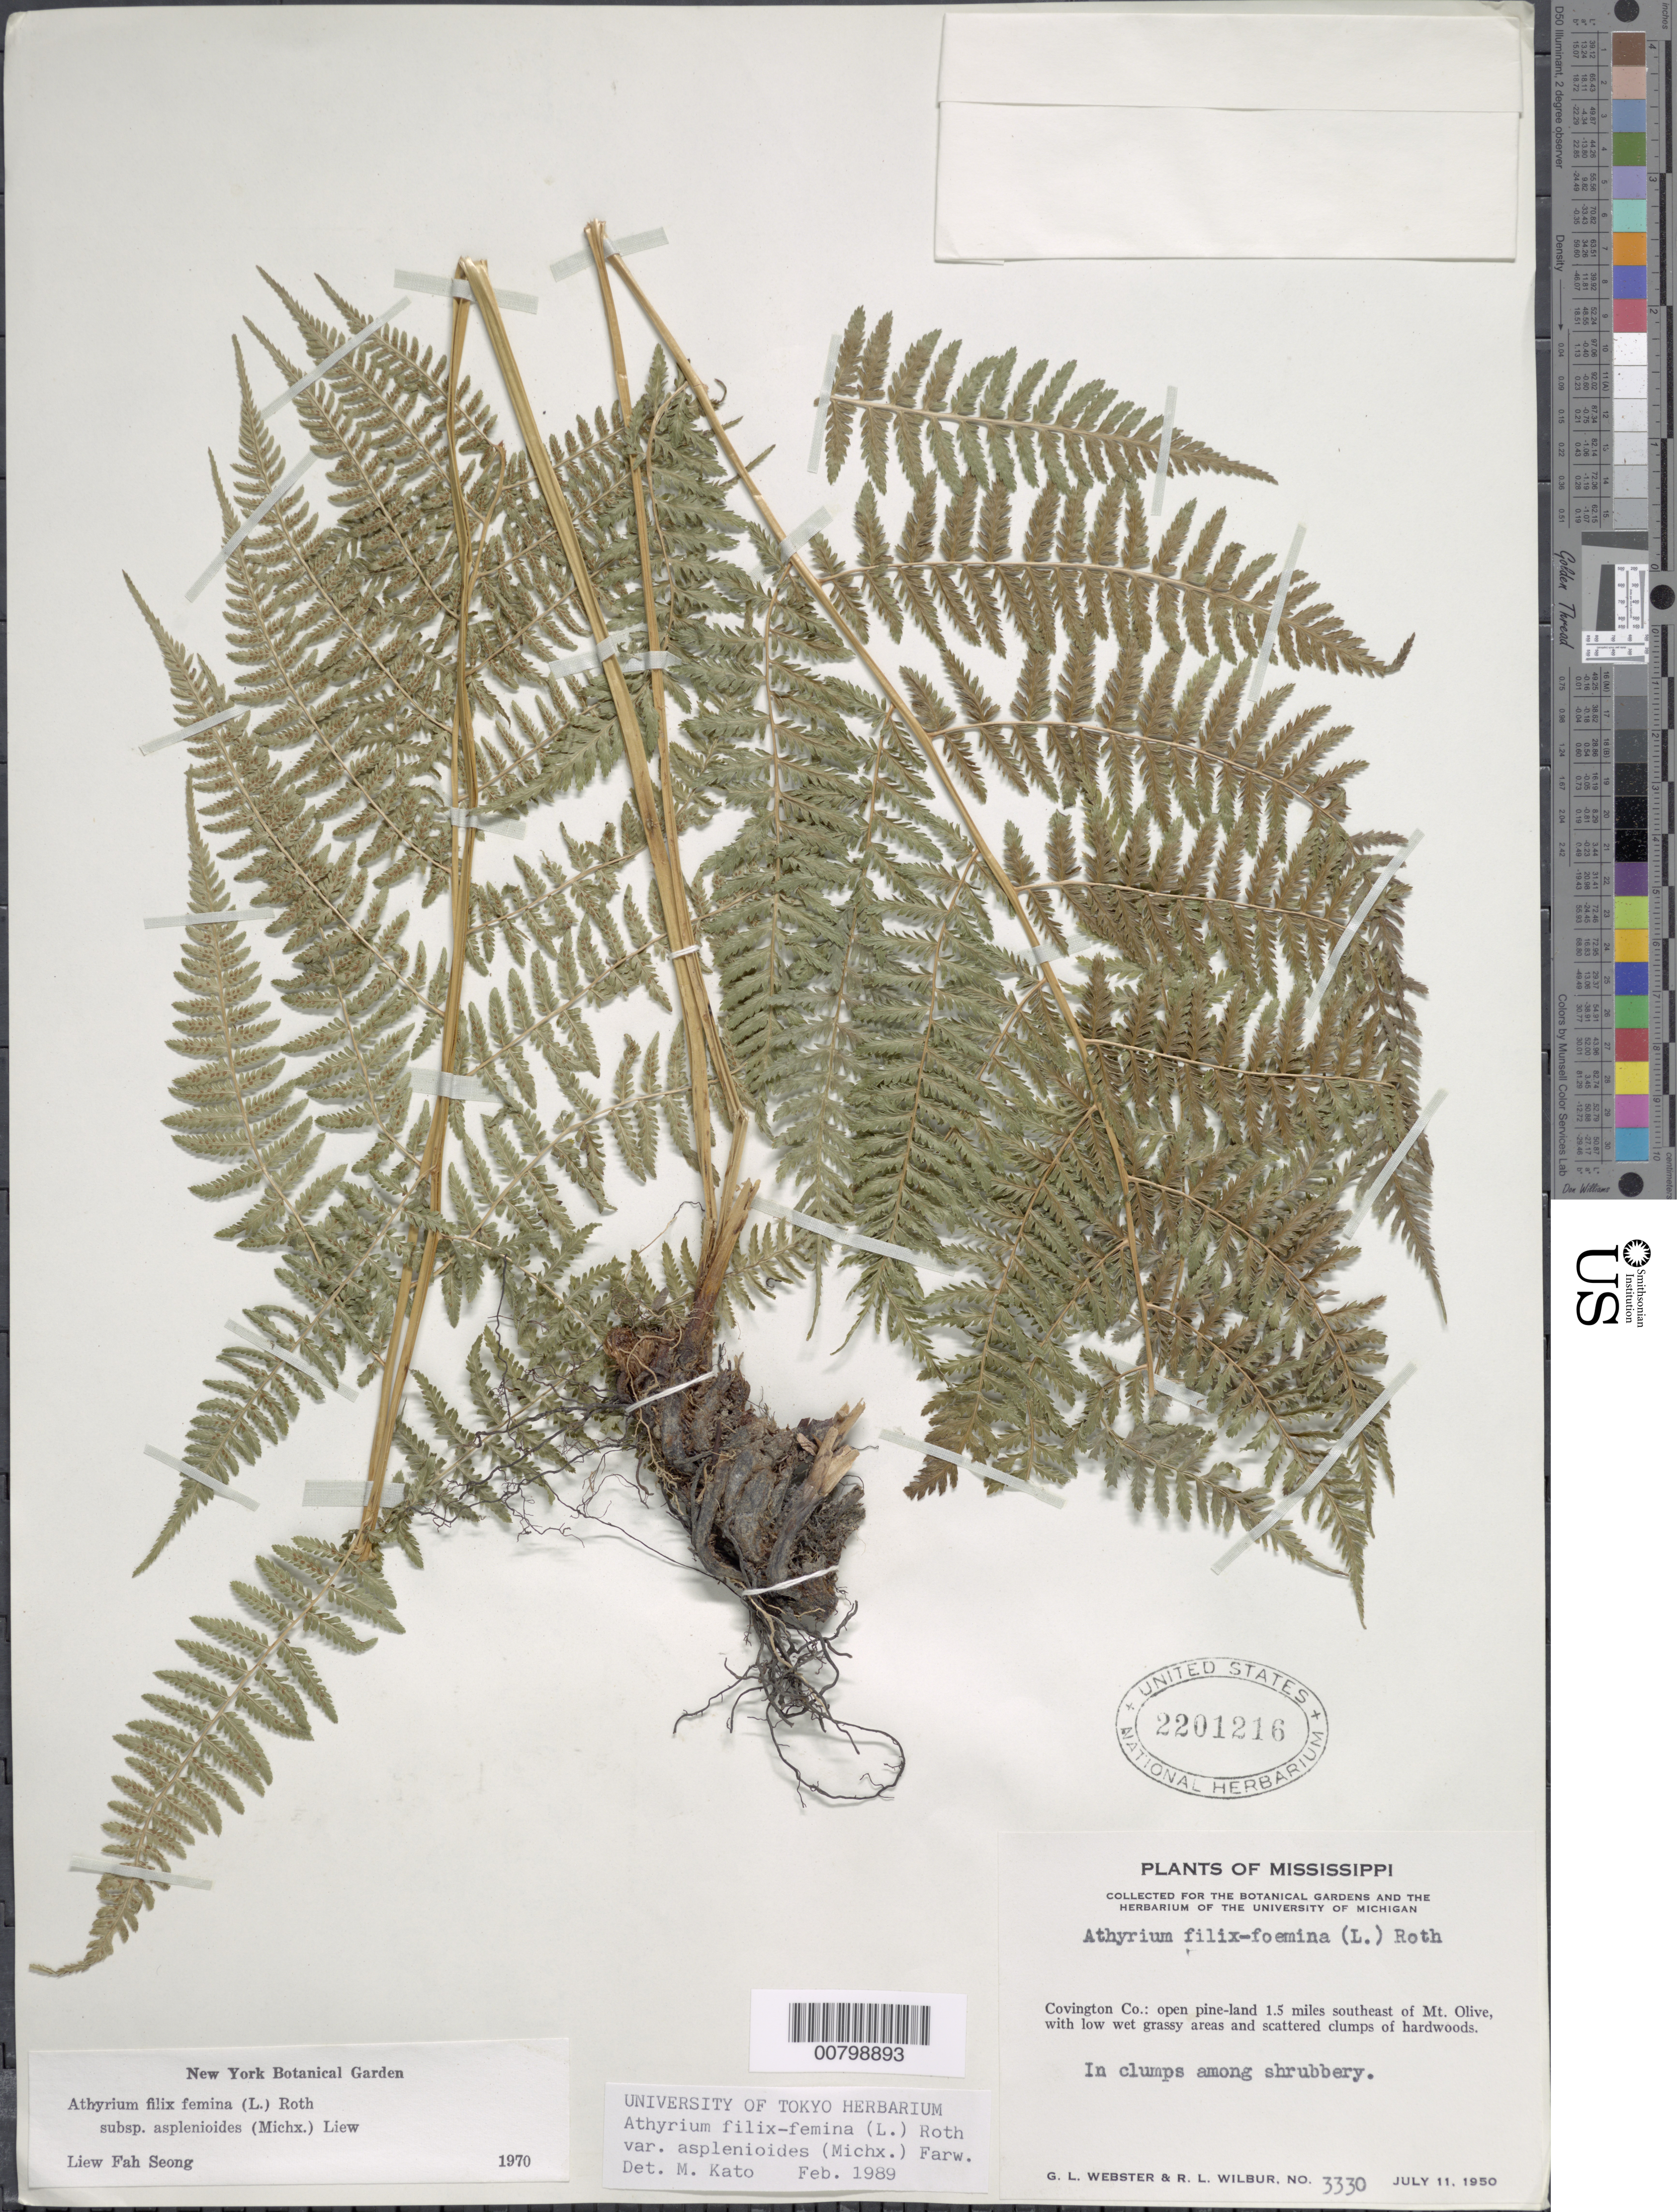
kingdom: Plantae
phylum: Tracheophyta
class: Polypodiopsida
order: Polypodiales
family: Athyriaceae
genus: Athyrium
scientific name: Athyrium filix-femina subsp. asplenioides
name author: (Michx.) Hultén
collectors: G. L. Webster & R. L. Wilbur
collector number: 3330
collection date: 1950-07-11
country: United States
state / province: Mississippi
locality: Covington Co.: open pine land 1.5 miles southeast of Mt. Olive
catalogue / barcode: US 2201216